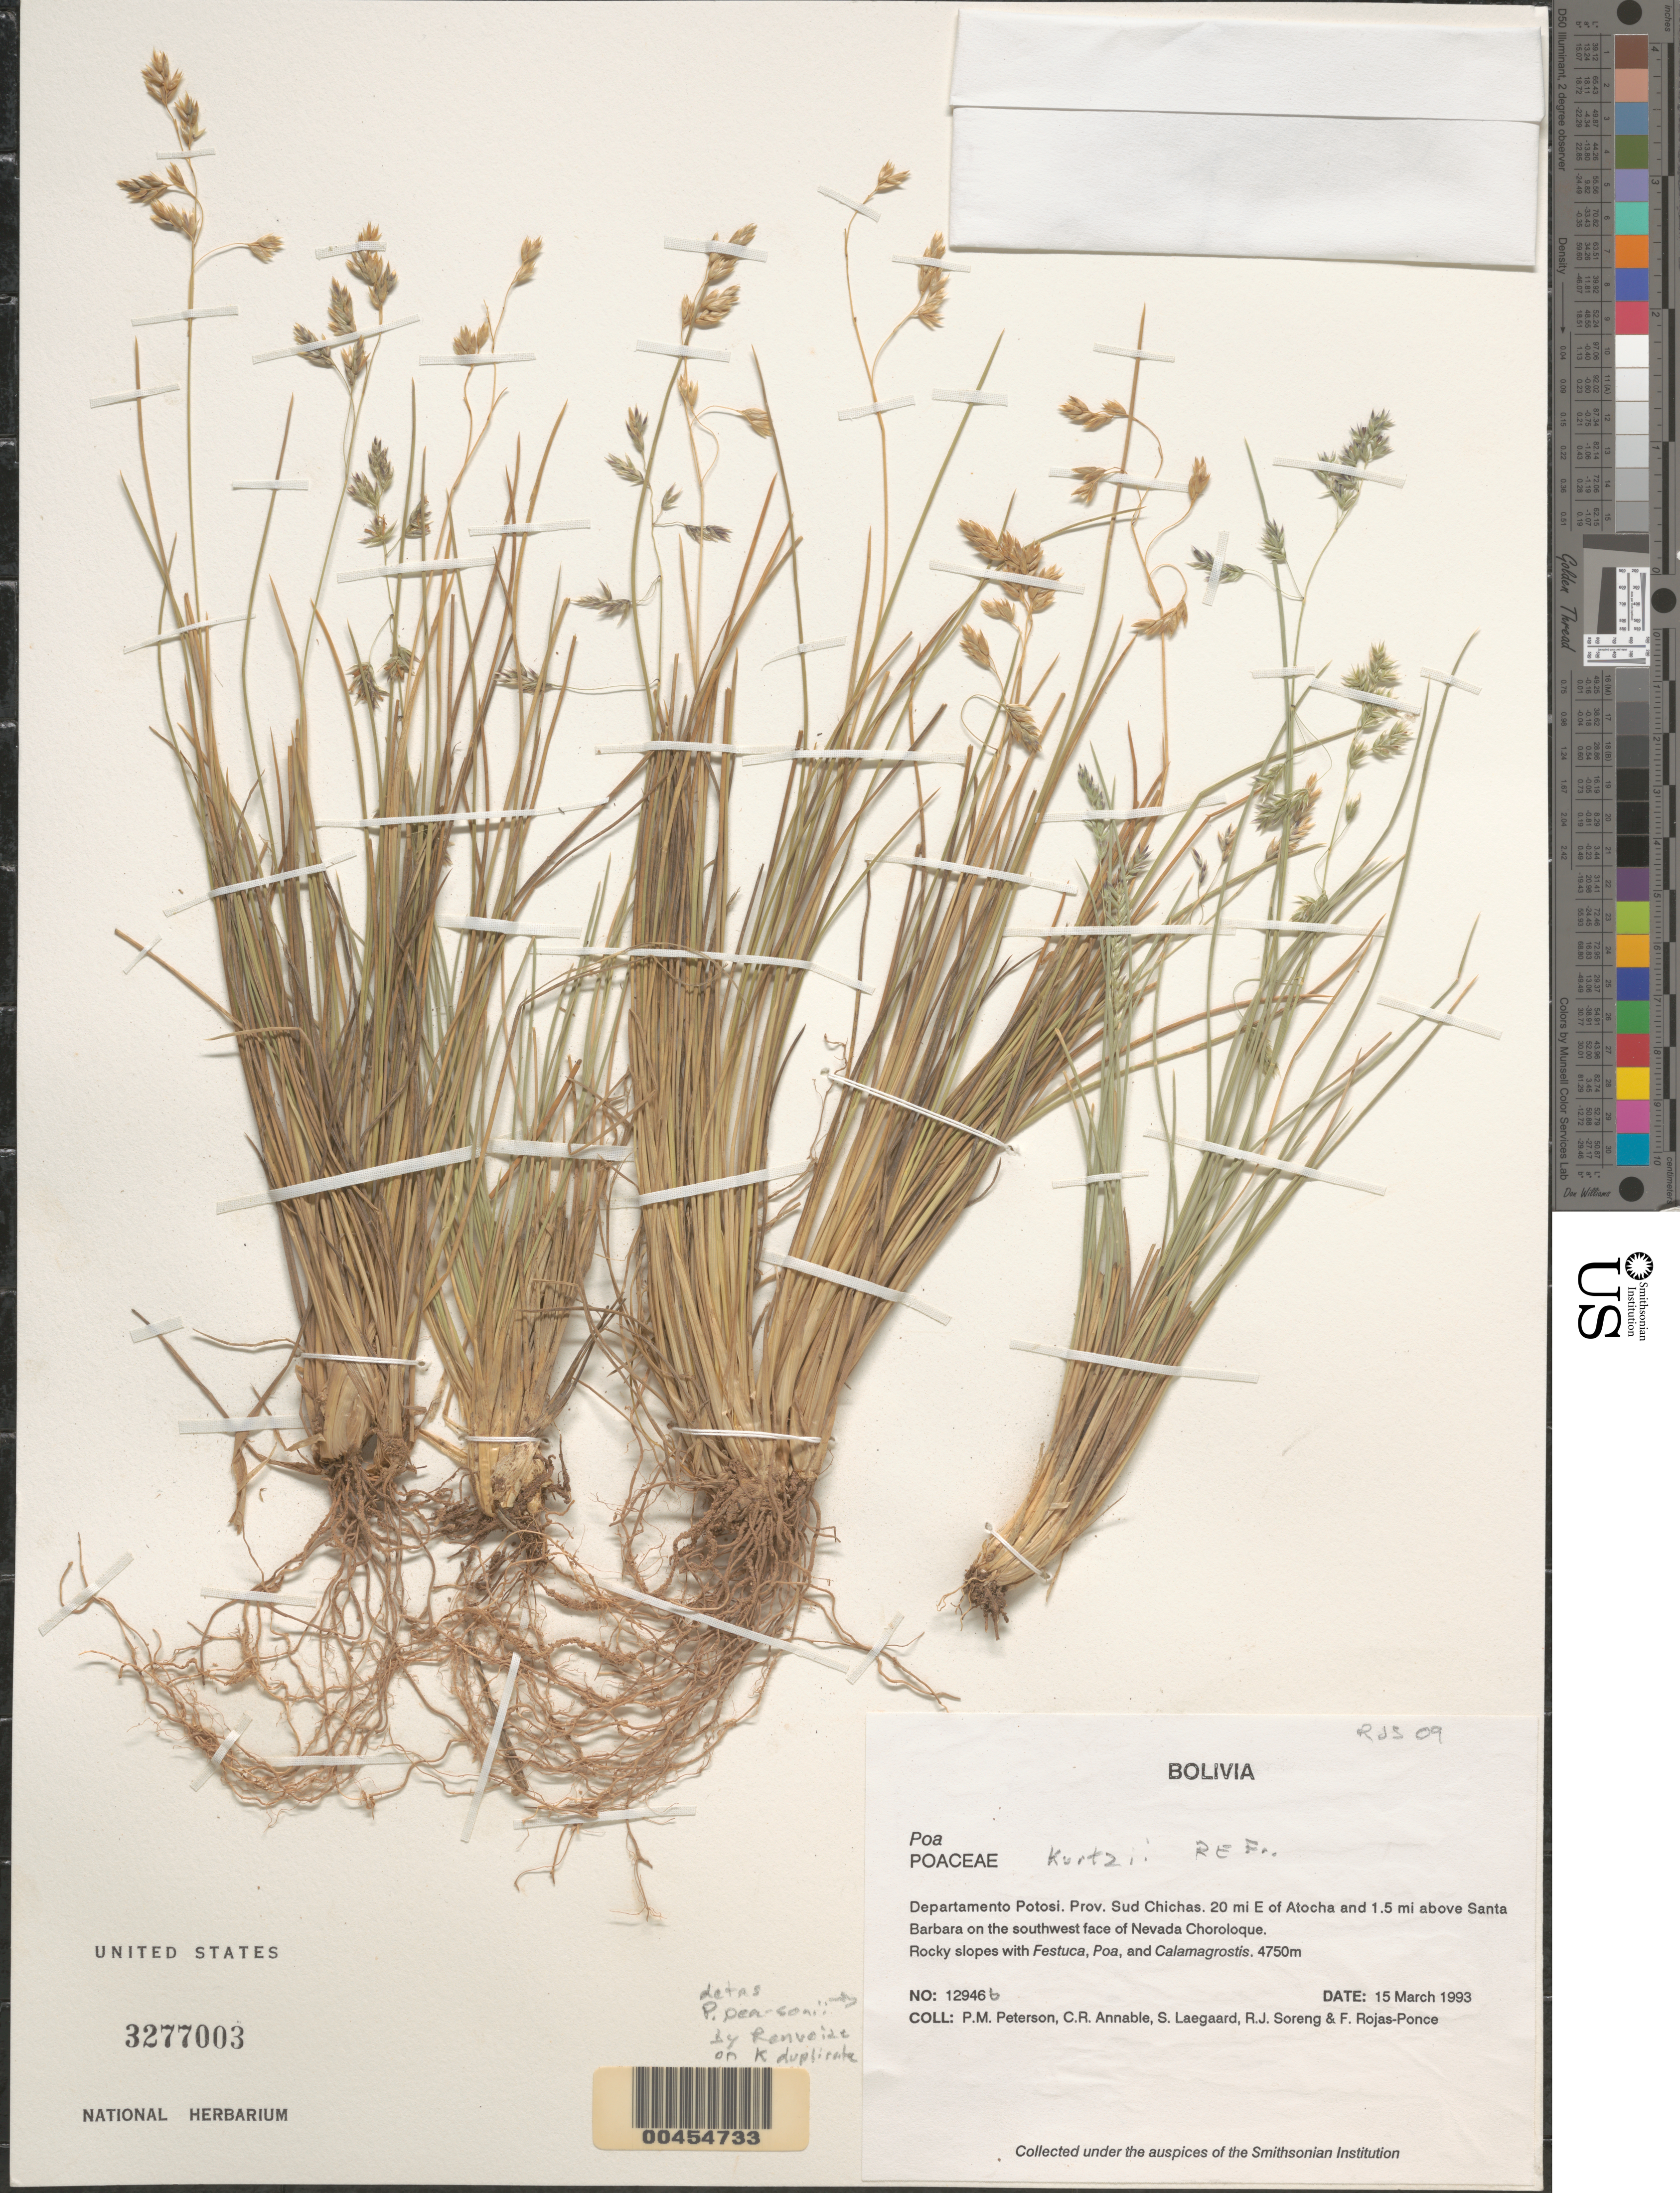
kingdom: Plantae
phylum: Tracheophyta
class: Liliopsida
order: Poales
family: Poaceae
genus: Poa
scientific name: Poa sp.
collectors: P. M. Peterson, C. R. Annable, S. Lægaard, R. J. Soreng & F. Rojas-Ponce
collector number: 12946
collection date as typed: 15 Mar 1993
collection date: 1993-03-15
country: Bolivia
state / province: Potosí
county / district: Sud Chichas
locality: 20 mi E of Atocha and 1.5 mi above Santa Barbara on the SW face of Nevada Choroloque.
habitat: Rocky slopes with Festuca, Poa, and Calamagrostis.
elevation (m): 4750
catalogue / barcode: US 3277003